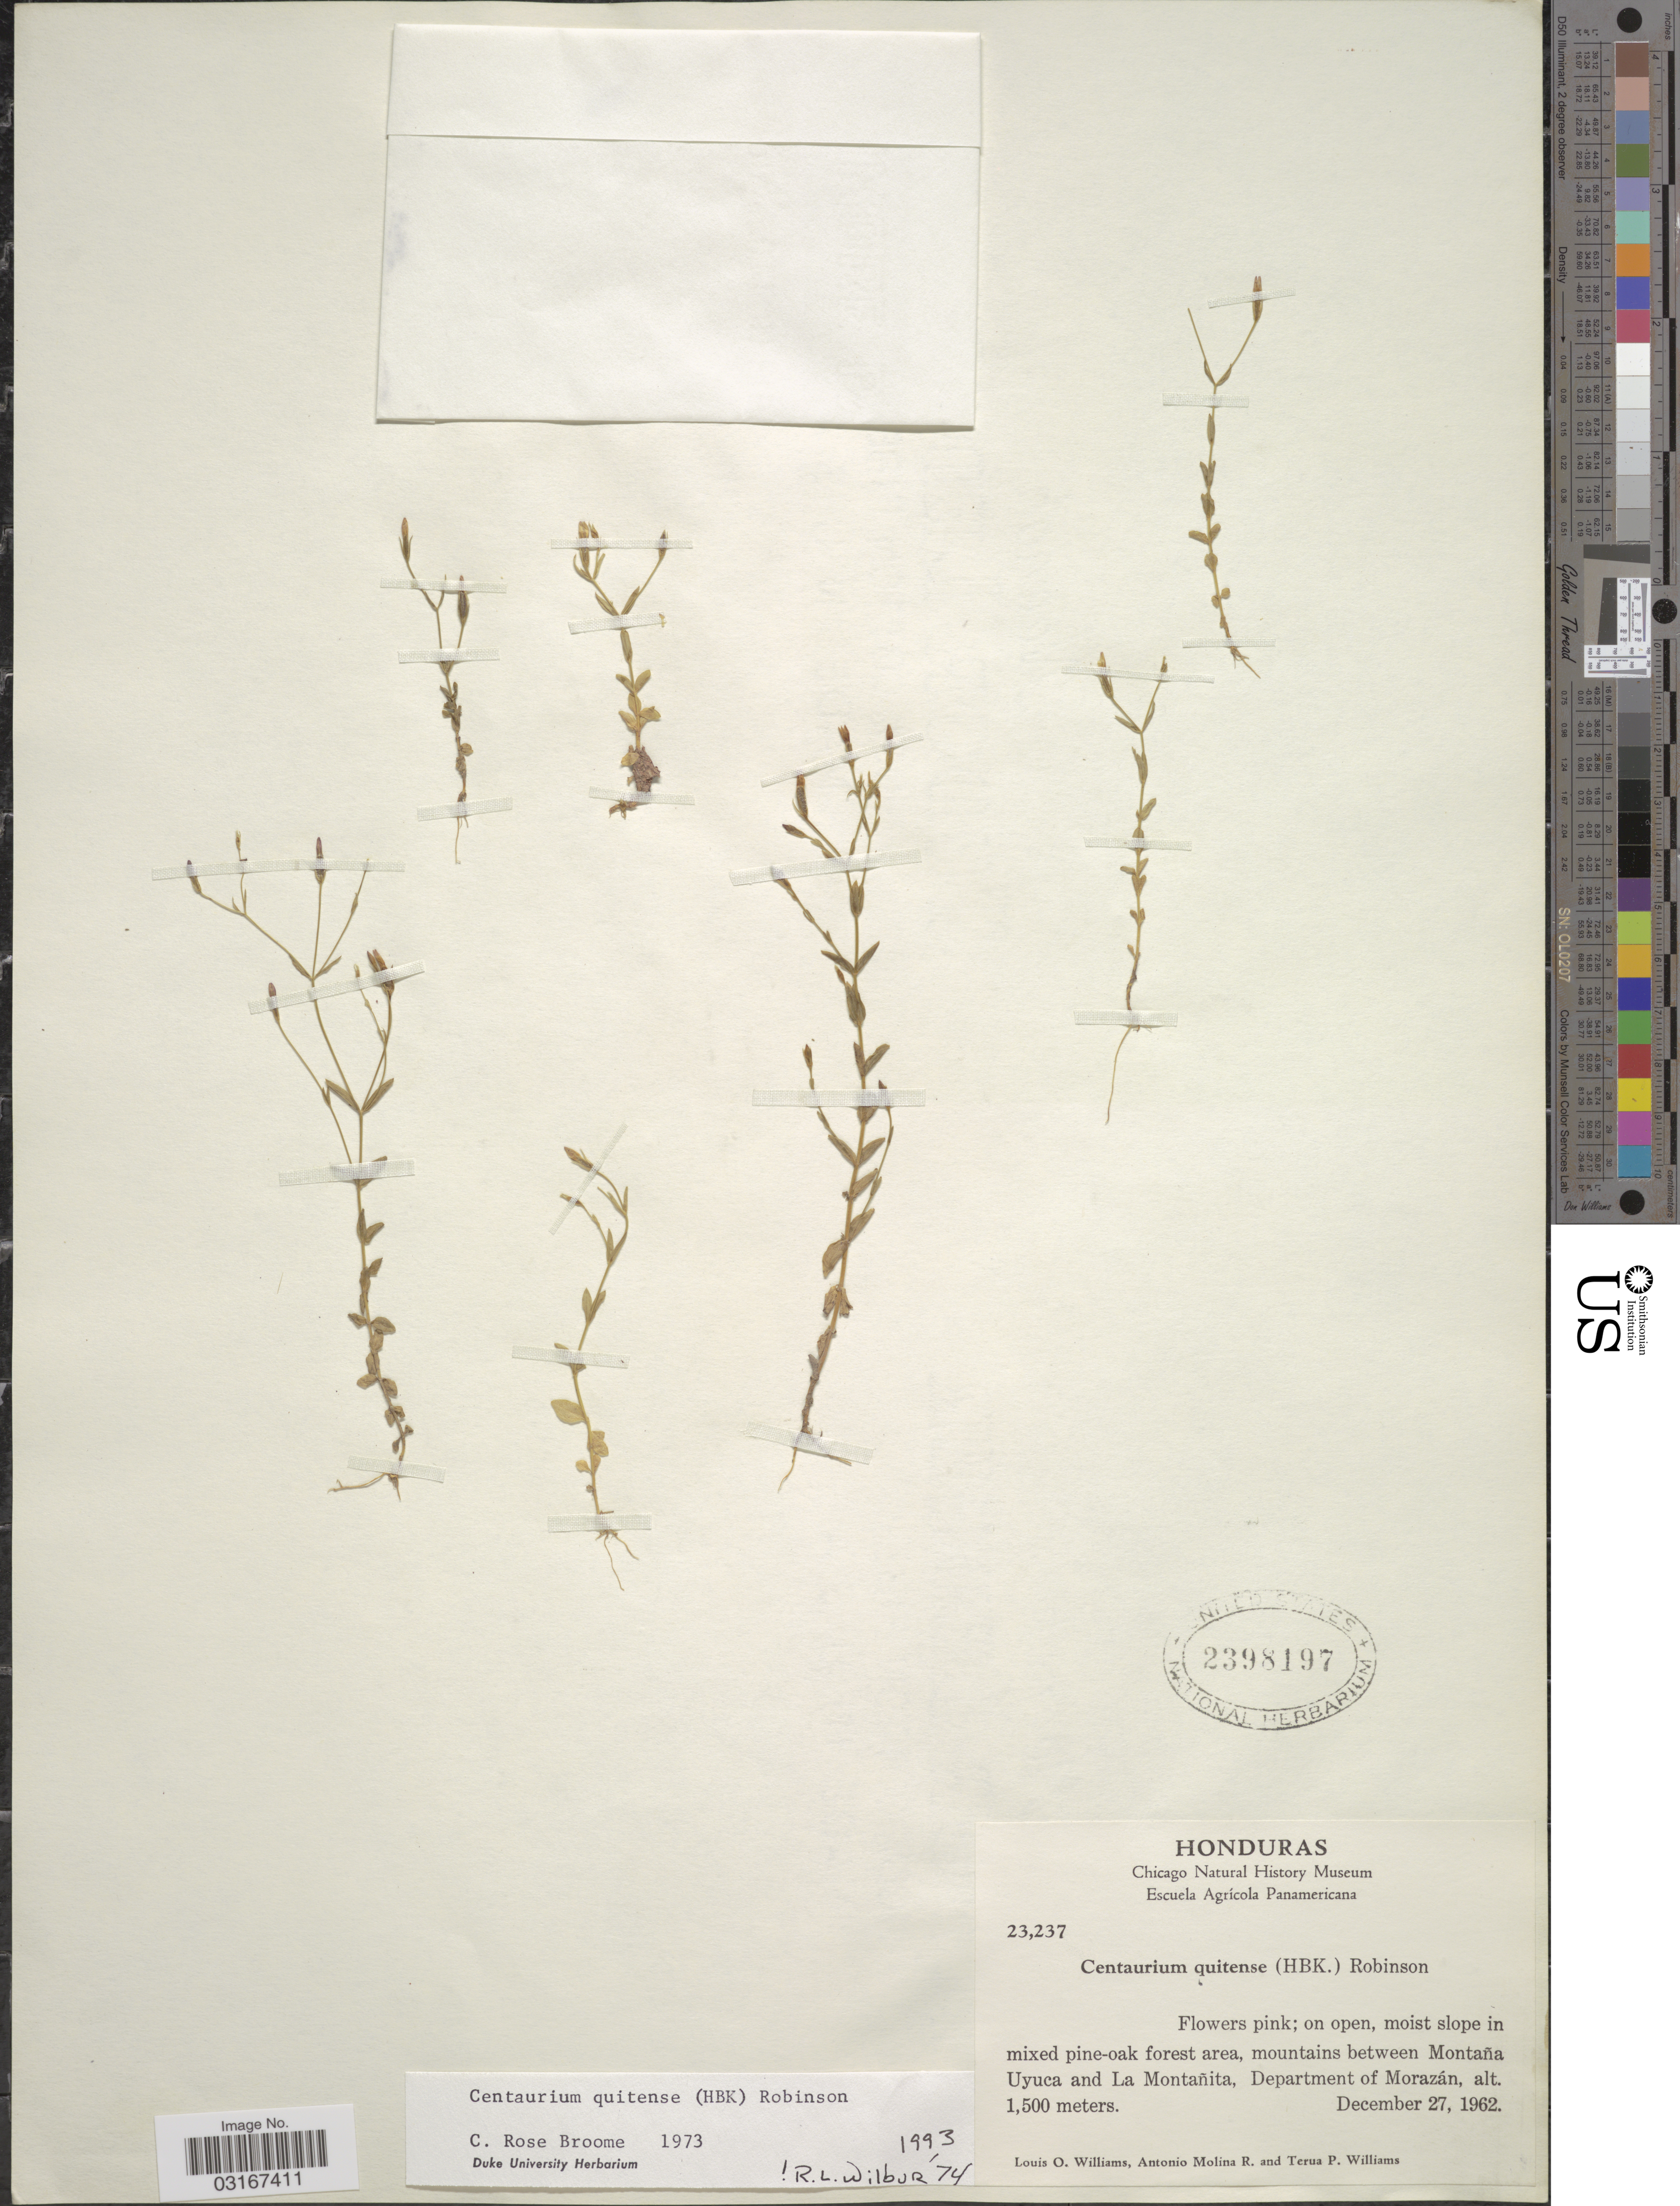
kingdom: Plantae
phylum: Tracheophyta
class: Magnoliopsida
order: Gentianales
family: Gentianaceae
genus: Centaurium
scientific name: Centaurium quitense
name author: (Kunth) B.L. Rob.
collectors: L. O. Williams, A. Molina R. & T. Williams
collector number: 23237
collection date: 1962-12-27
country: Honduras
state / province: Fco. Morazán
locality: Mountains between Montaña Uyuca and La Montañita, Department of Morazán.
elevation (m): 1500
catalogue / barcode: US 2398197